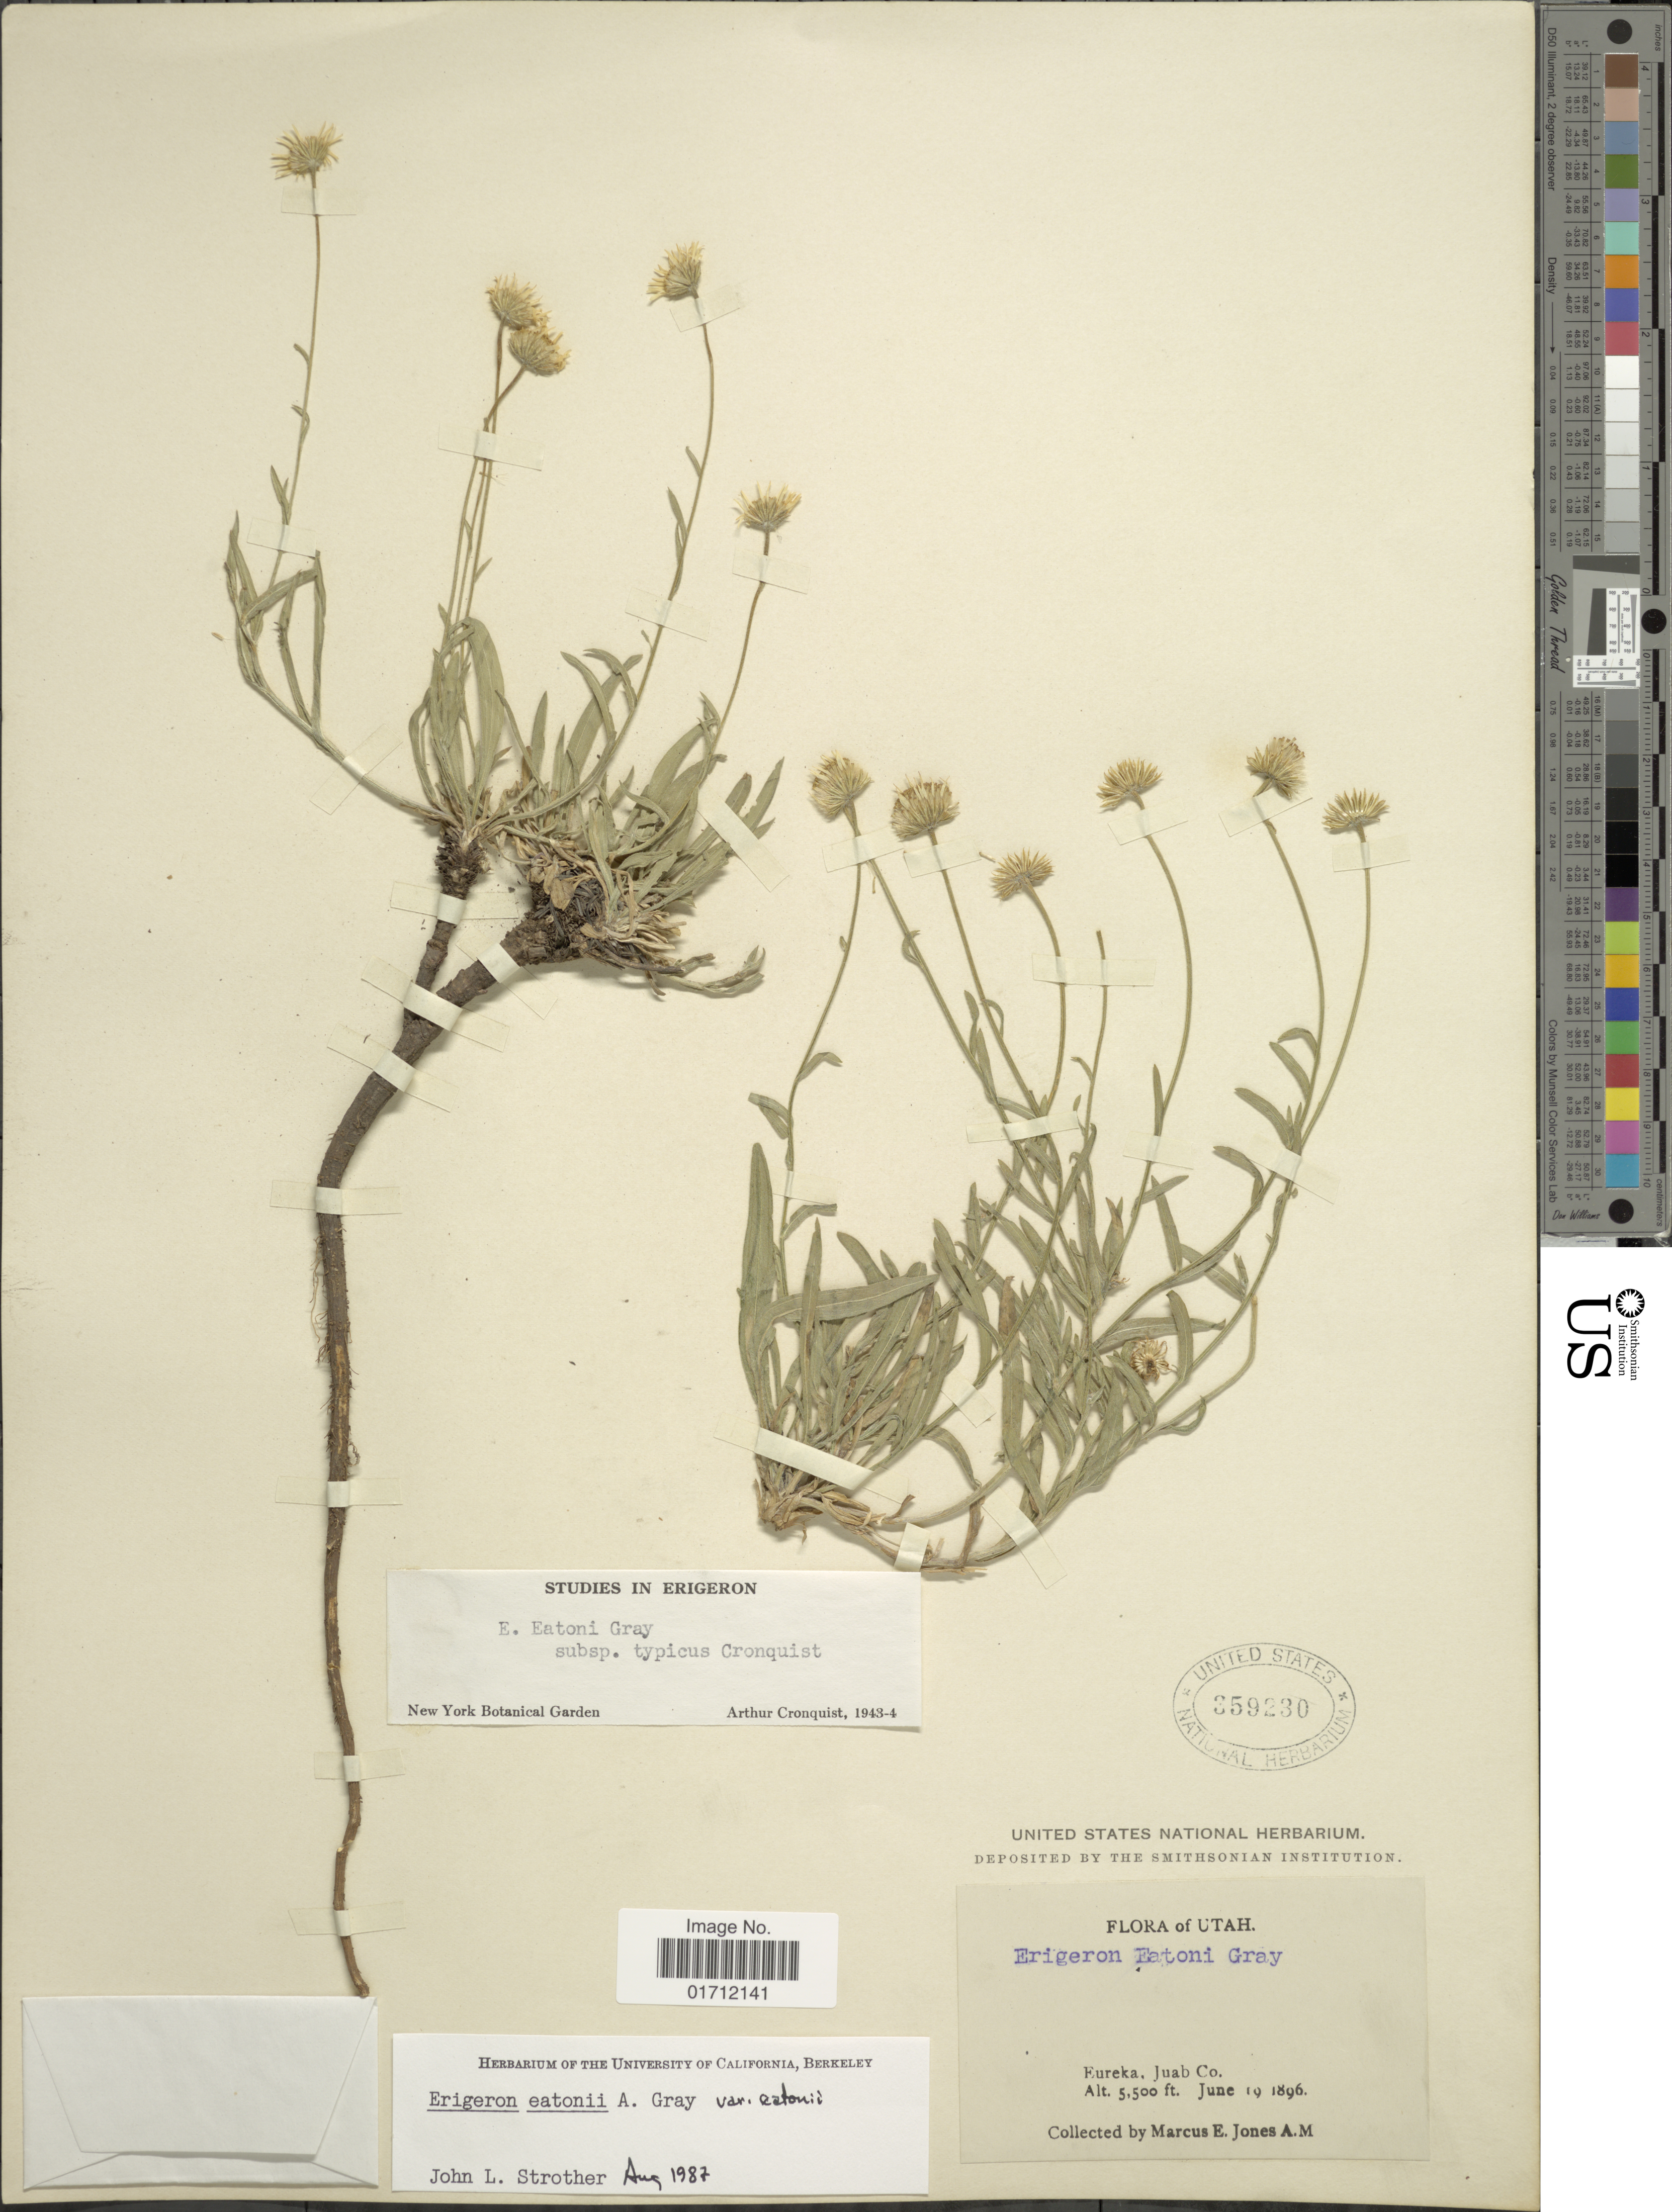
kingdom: Plantae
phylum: Tracheophyta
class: Magnoliopsida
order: Asterales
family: Asteraceae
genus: Erigeron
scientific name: Erigeron eatonii var. eatonii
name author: A. Gray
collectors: M. E. Jones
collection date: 1896-06-19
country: United States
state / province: Utah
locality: Eureka, Juab Co.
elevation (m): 1676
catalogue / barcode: US 359230